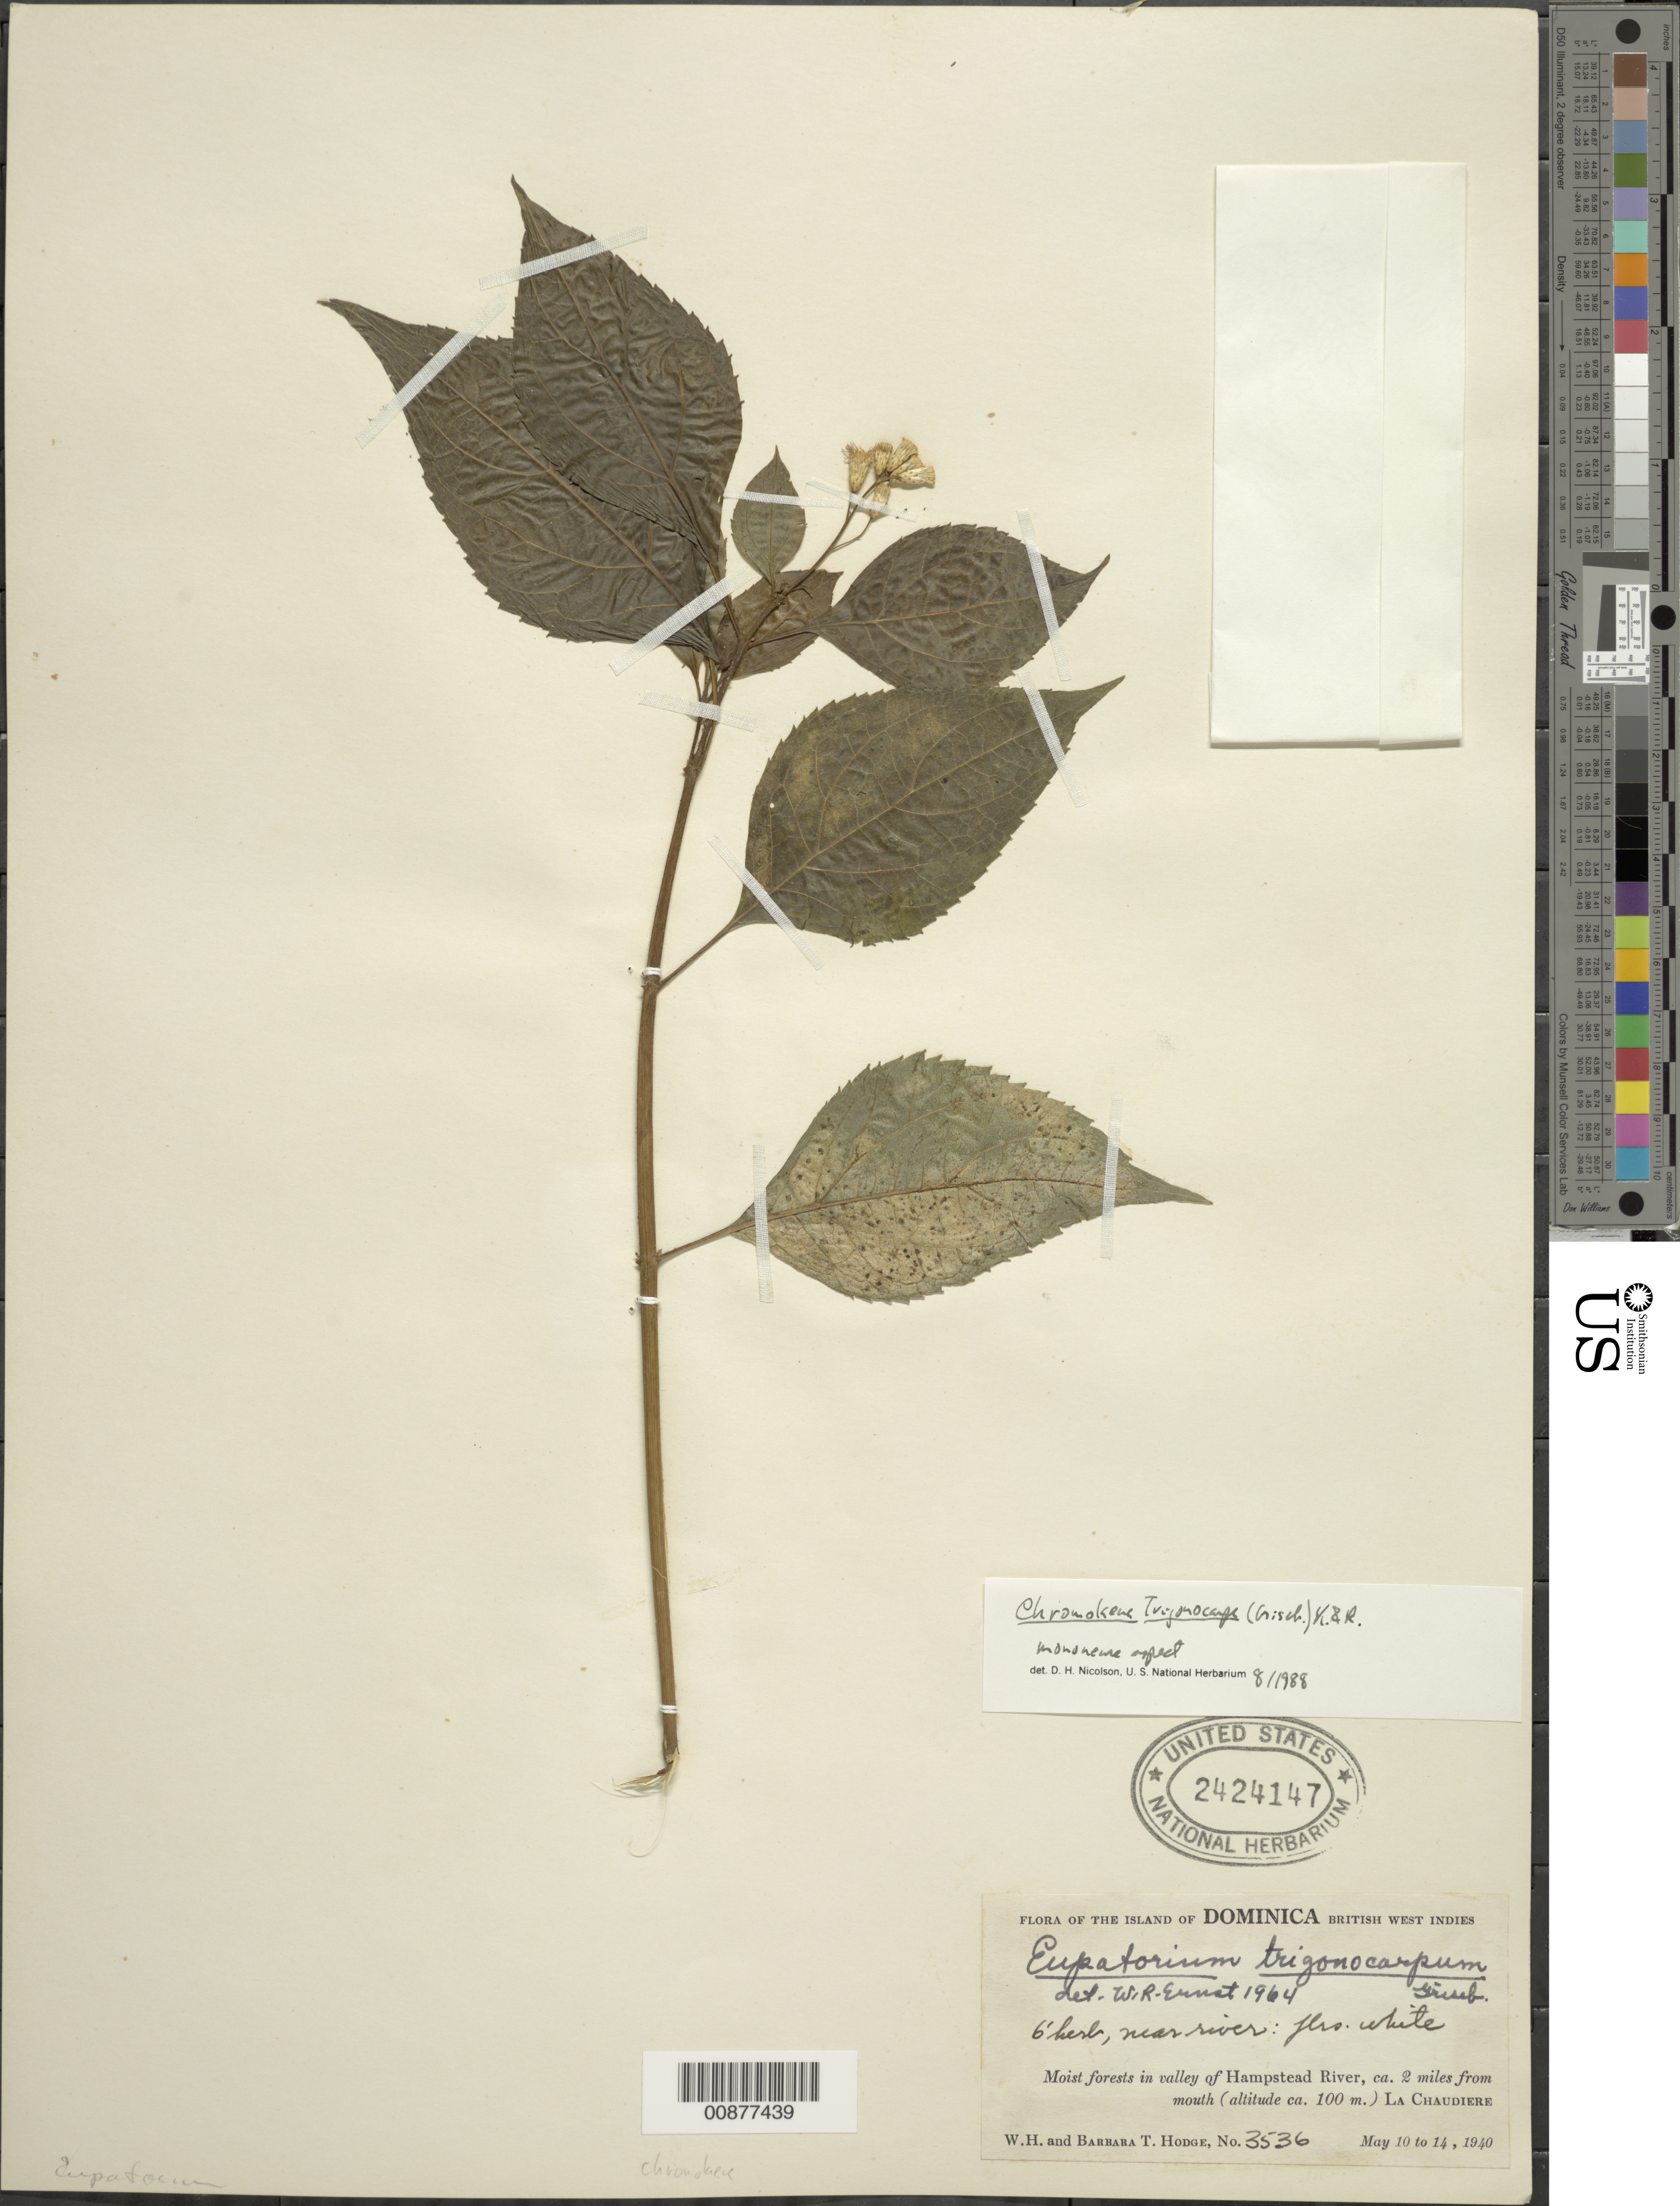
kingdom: Plantae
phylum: Tracheophyta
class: Magnoliopsida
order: Asterales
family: Asteraceae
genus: Chromolaena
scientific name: Chromolaena trigonocarpa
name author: (Griseb.) R.M. King & H. Rob.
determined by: Nicolson, Dan H.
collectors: W. Hodge & B. Hodge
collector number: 3536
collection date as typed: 10 May 1940 to 14 May 1940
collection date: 1940-05-10/1940-05-14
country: Dominica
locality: Valley of Hampstead River, ca. 2 miles from mouth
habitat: Moist forests in river valley, near river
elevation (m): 100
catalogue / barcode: US 2424147